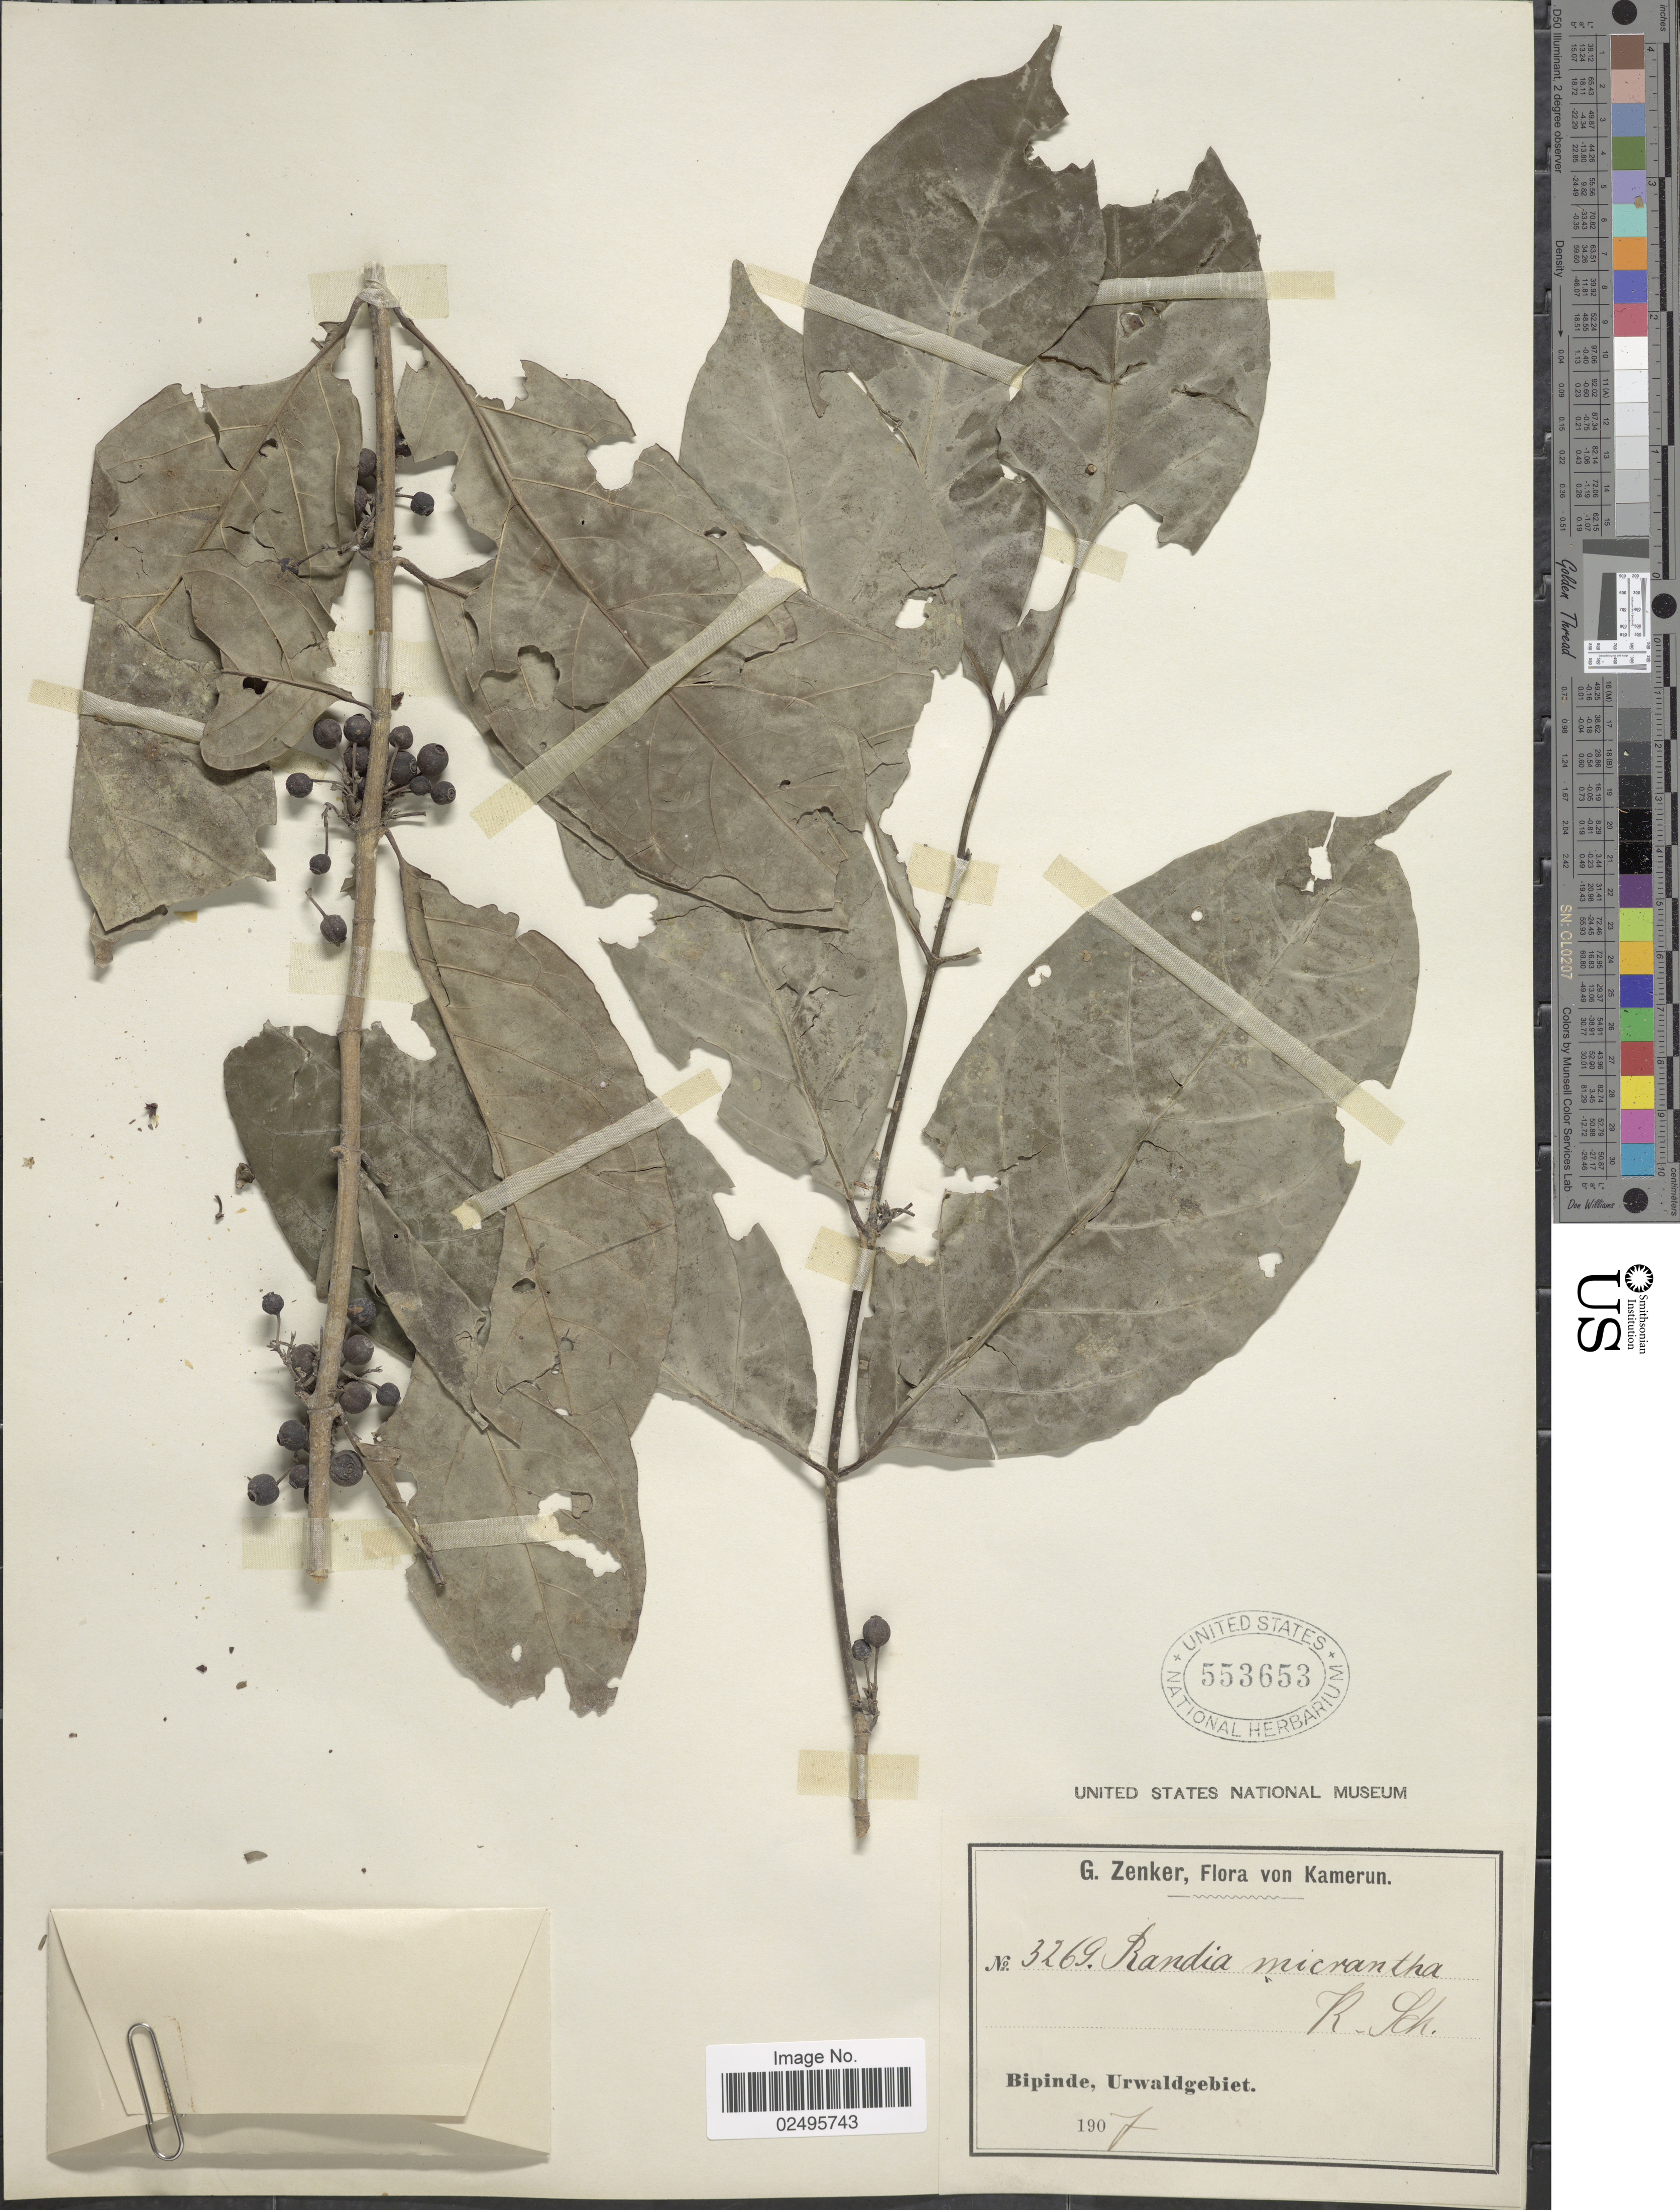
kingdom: Plantae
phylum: Tracheophyta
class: Magnoliopsida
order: Gentianales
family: Rubiaceae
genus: Aidia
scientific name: Aidia micrantha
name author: (K. Schum.) Bullock ex F. White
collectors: G. A. Zenker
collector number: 3269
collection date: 1907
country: Cameroon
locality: Kamerun, Bipinde, Urwaldgebiet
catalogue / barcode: US 553653